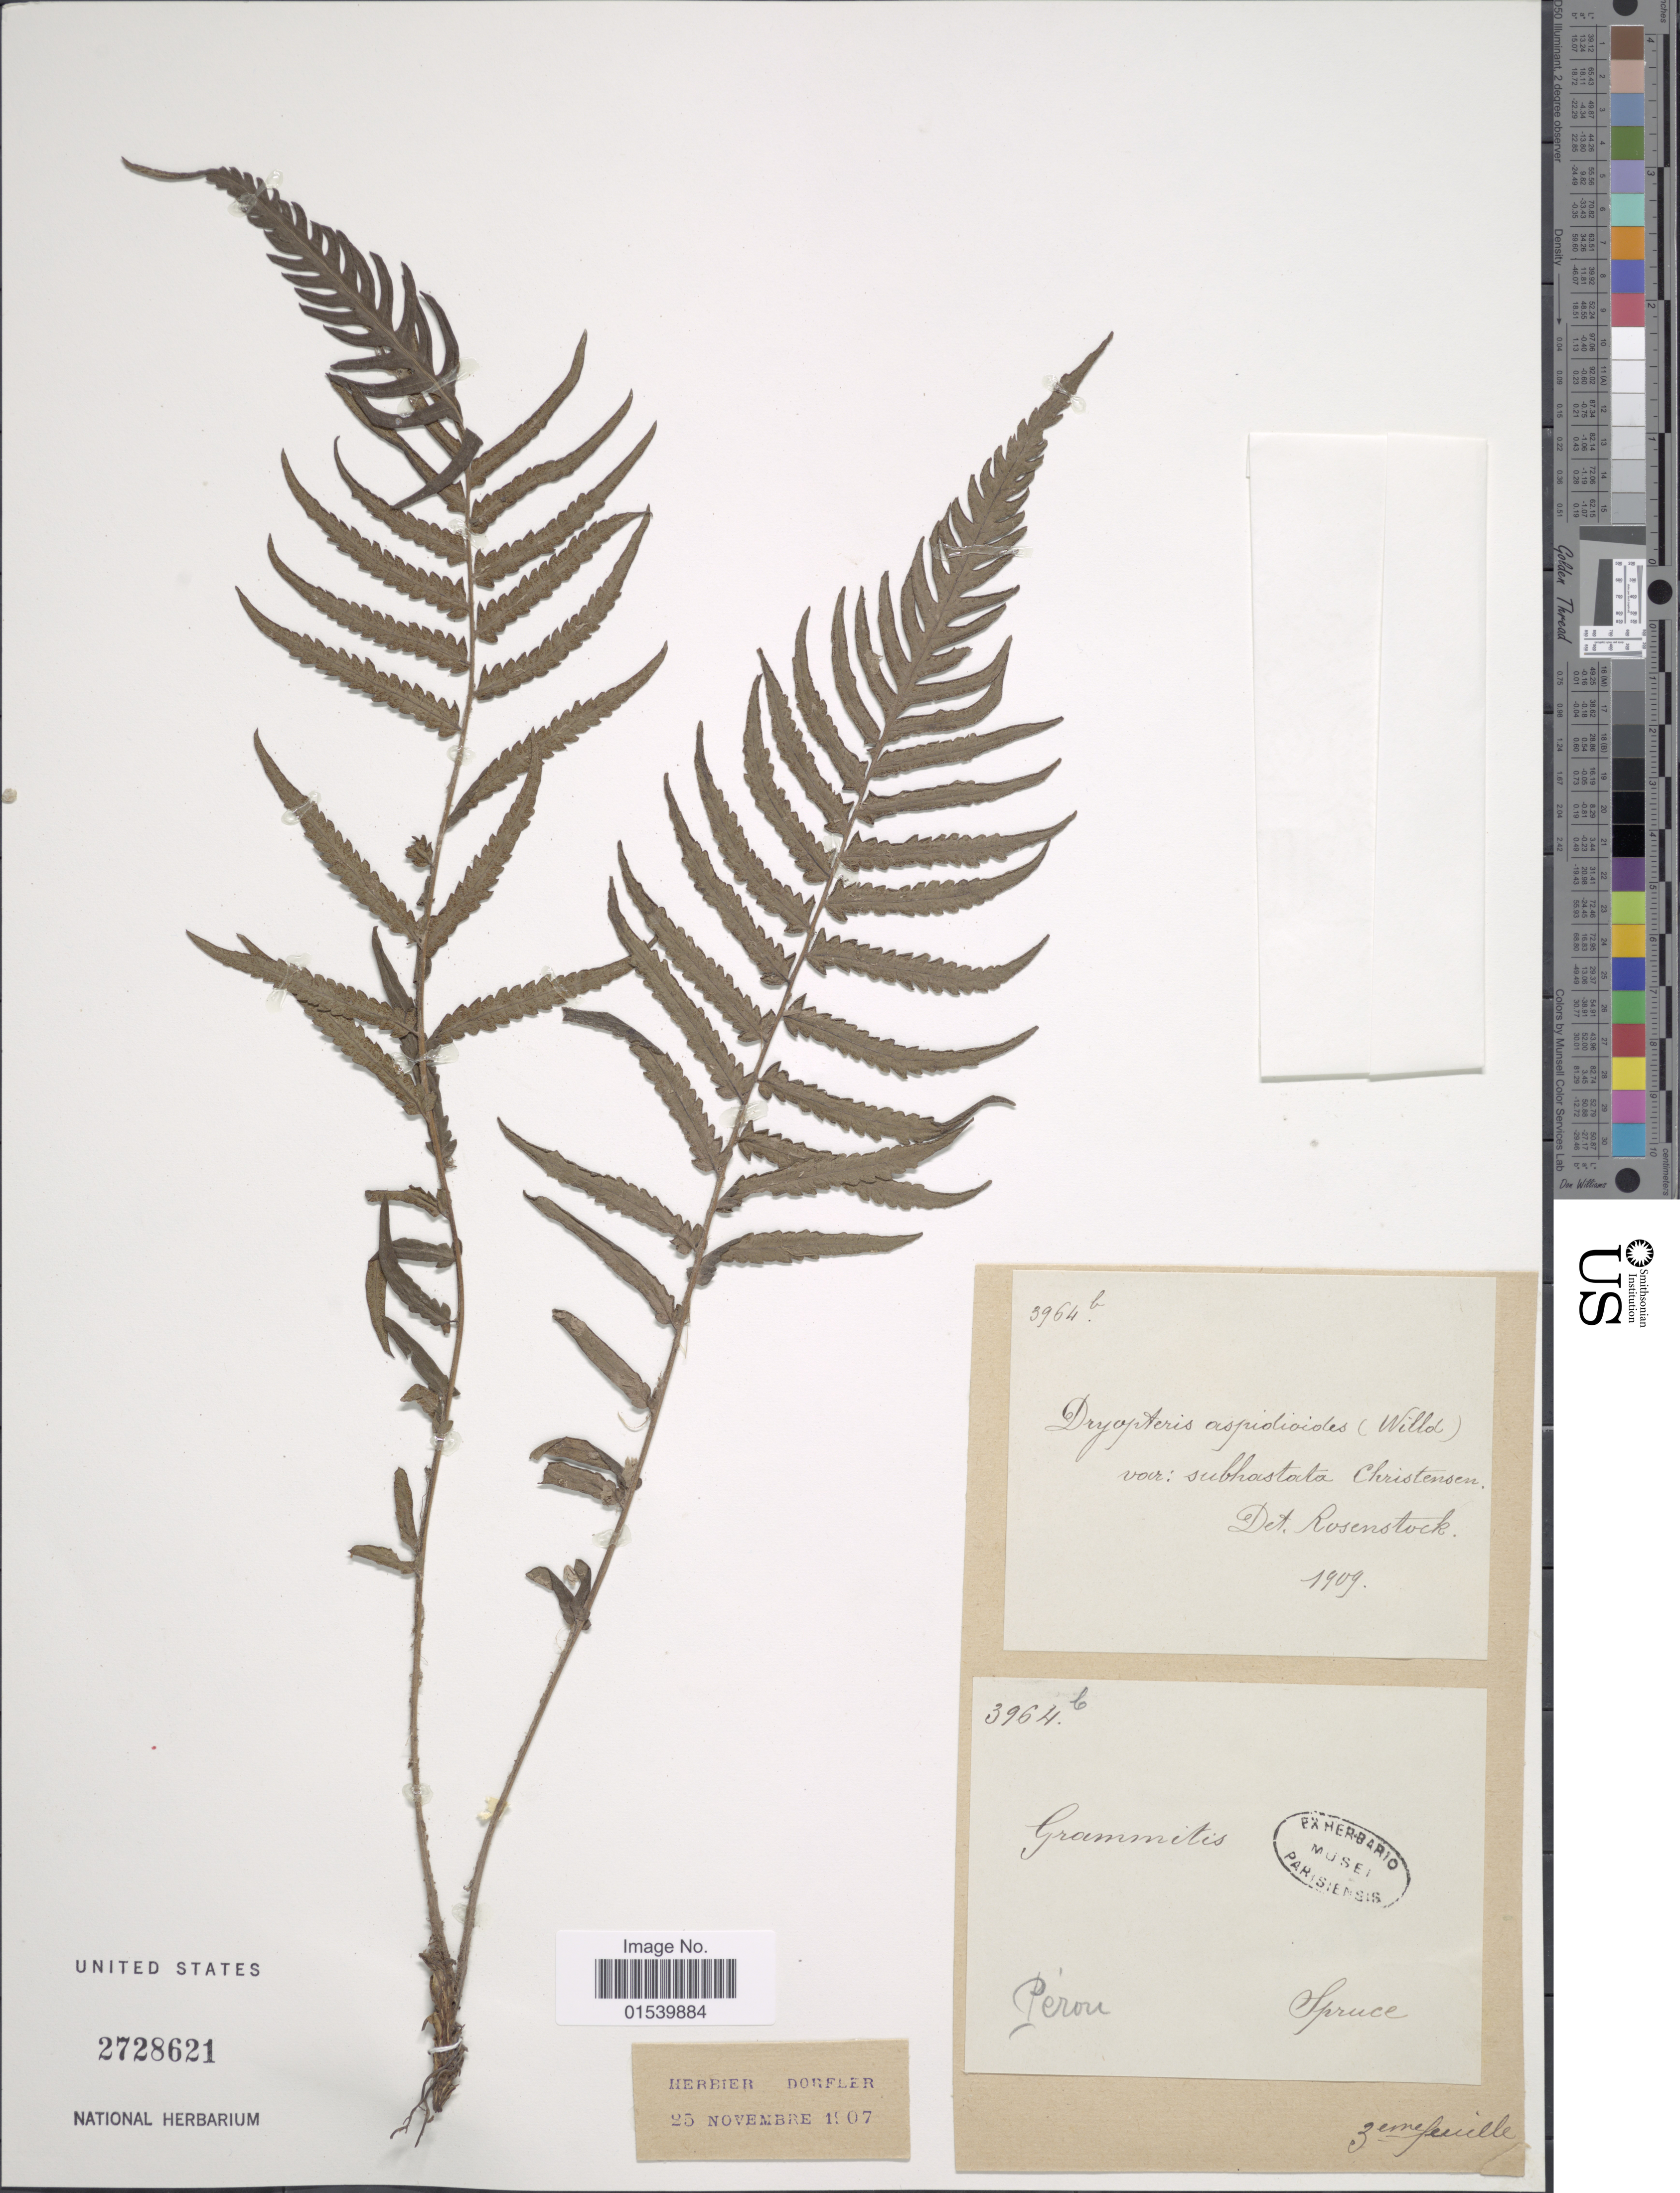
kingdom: Plantae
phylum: Tracheophyta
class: Polypodiopsida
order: Polypodiales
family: Thelypteridaceae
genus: Amauropelta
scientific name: Amauropelta aspidioides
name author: (Willd.) Pic. Serm.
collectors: -. Spruce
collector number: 3964b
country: Peru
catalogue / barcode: US 2728621